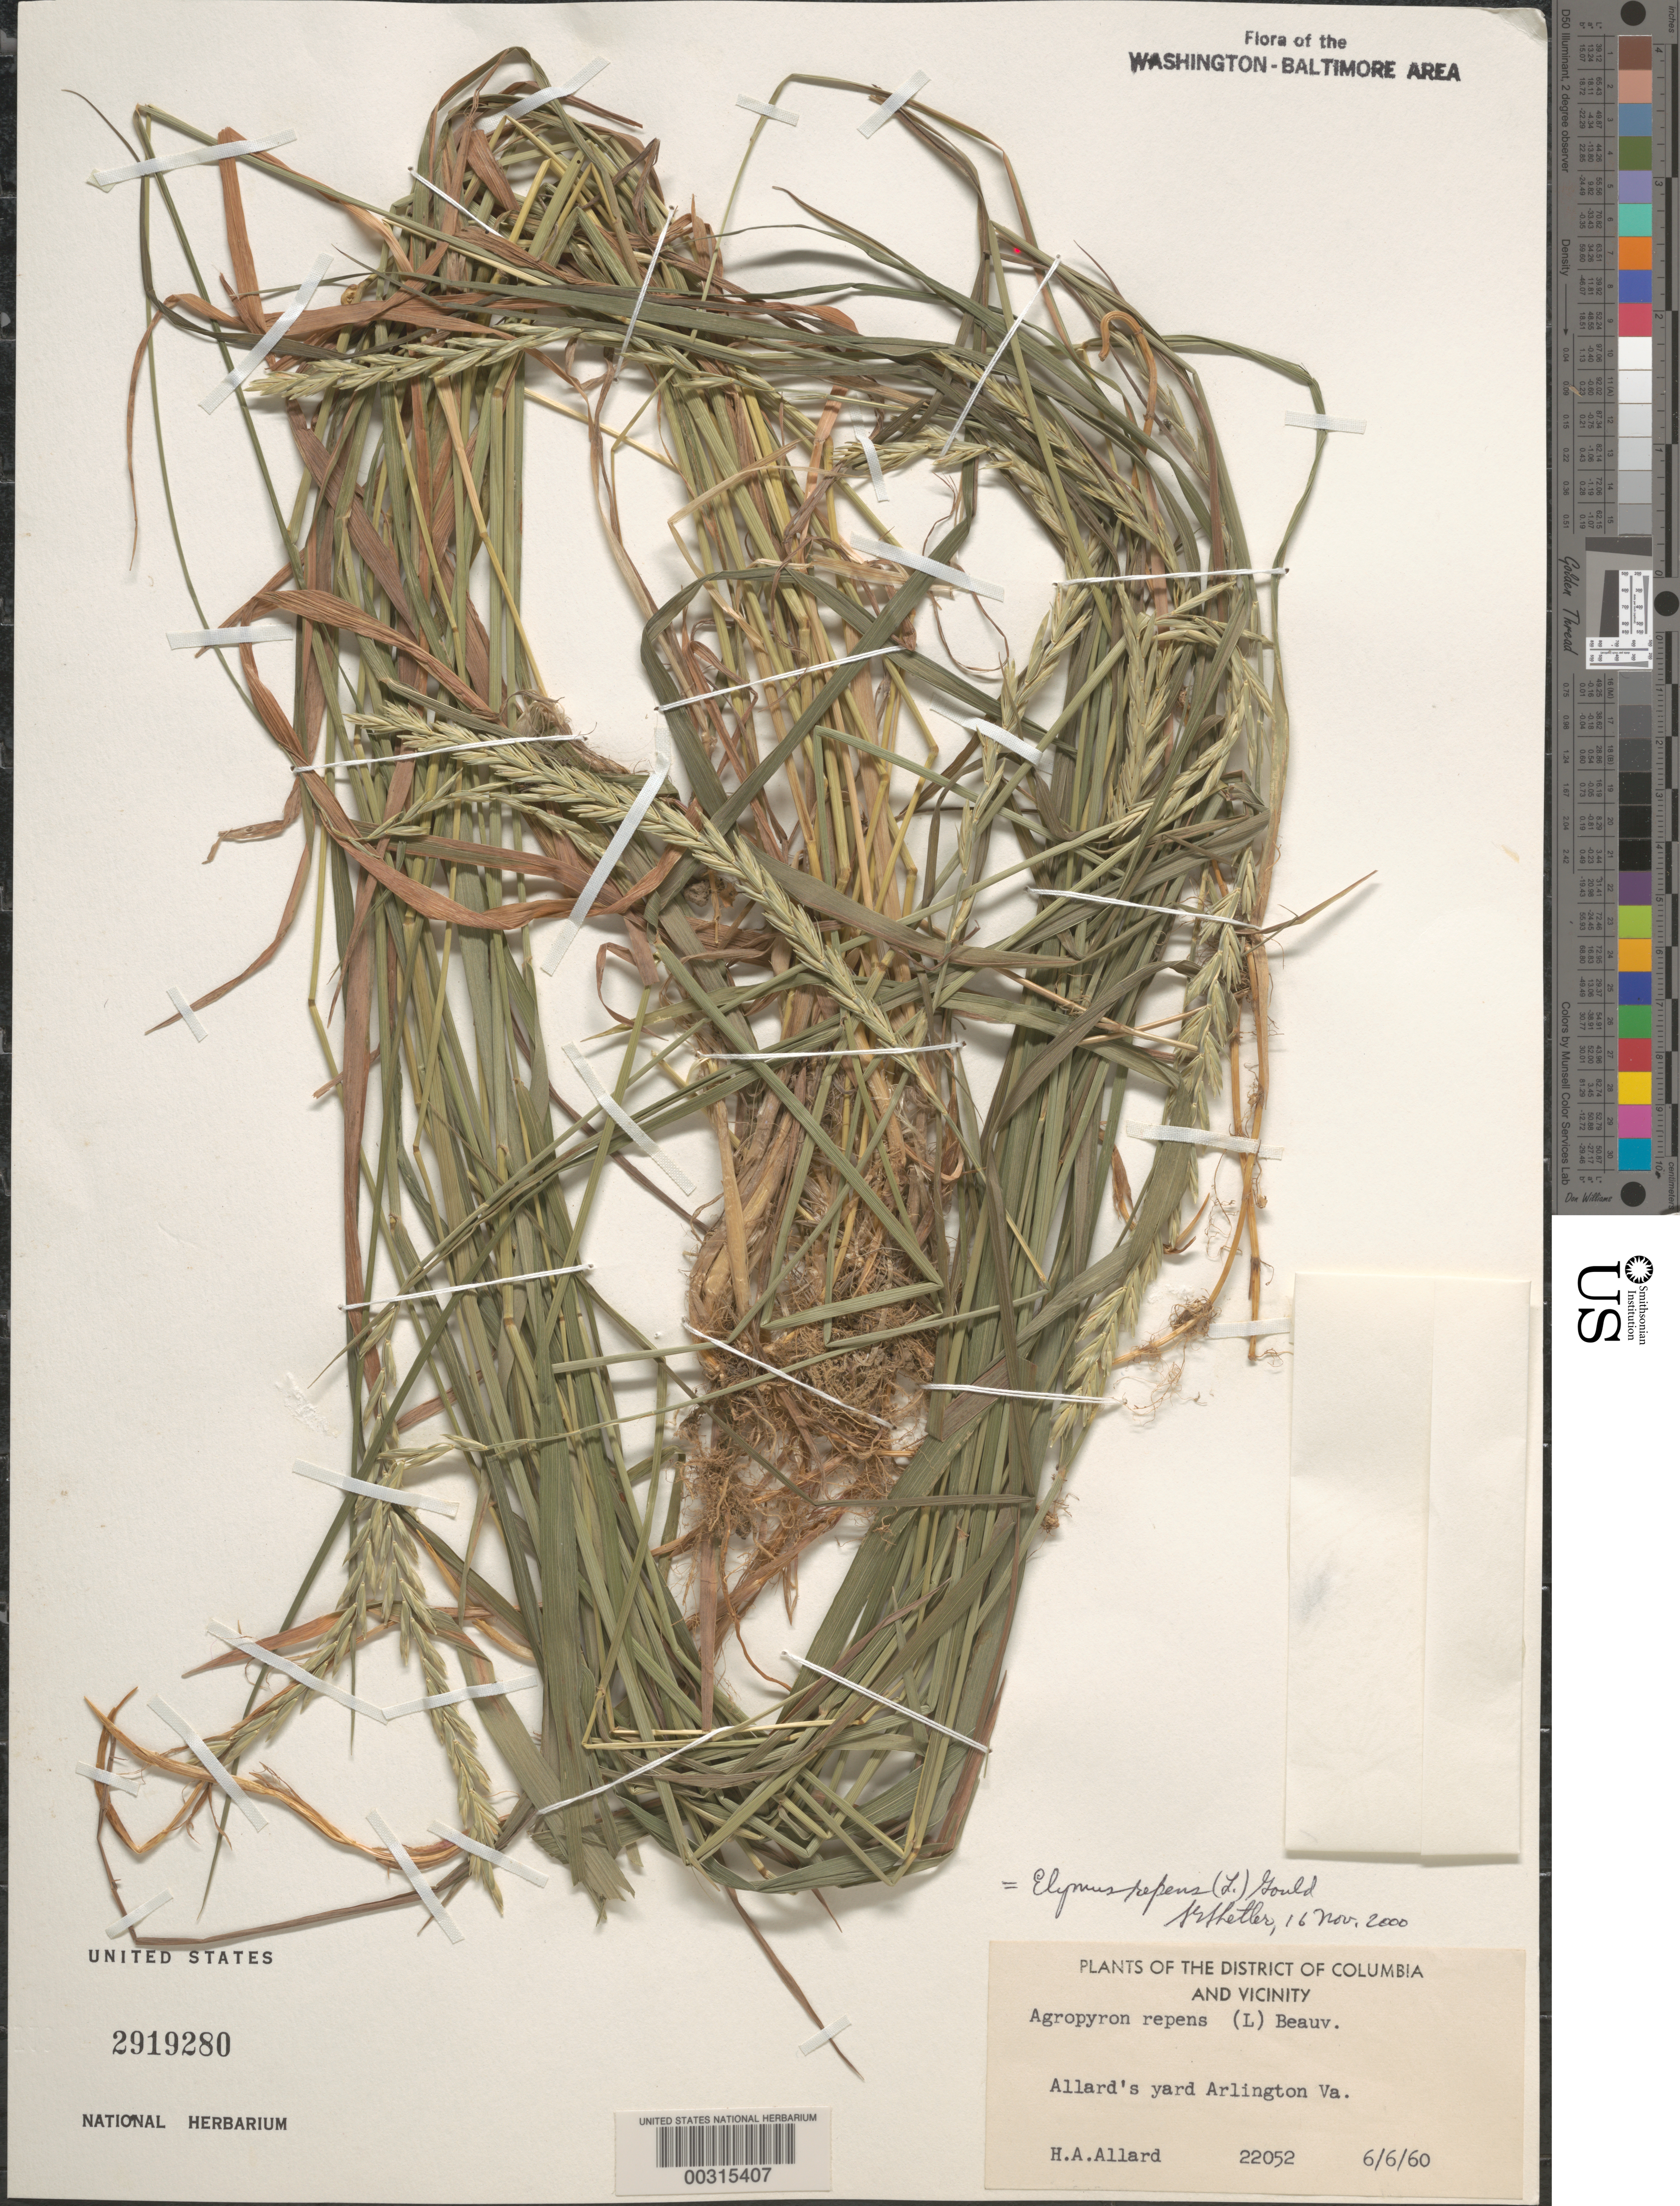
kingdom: Plantae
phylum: Tracheophyta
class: Liliopsida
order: Poales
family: Poaceae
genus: Elymus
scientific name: Elymus repens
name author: (L.) Gould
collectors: H. A. Allard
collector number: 22052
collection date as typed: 06 Jun 1960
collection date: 1960-06-06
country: United States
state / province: Virginia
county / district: Arlington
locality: Allards Yard, Arlington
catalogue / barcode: US 2919280